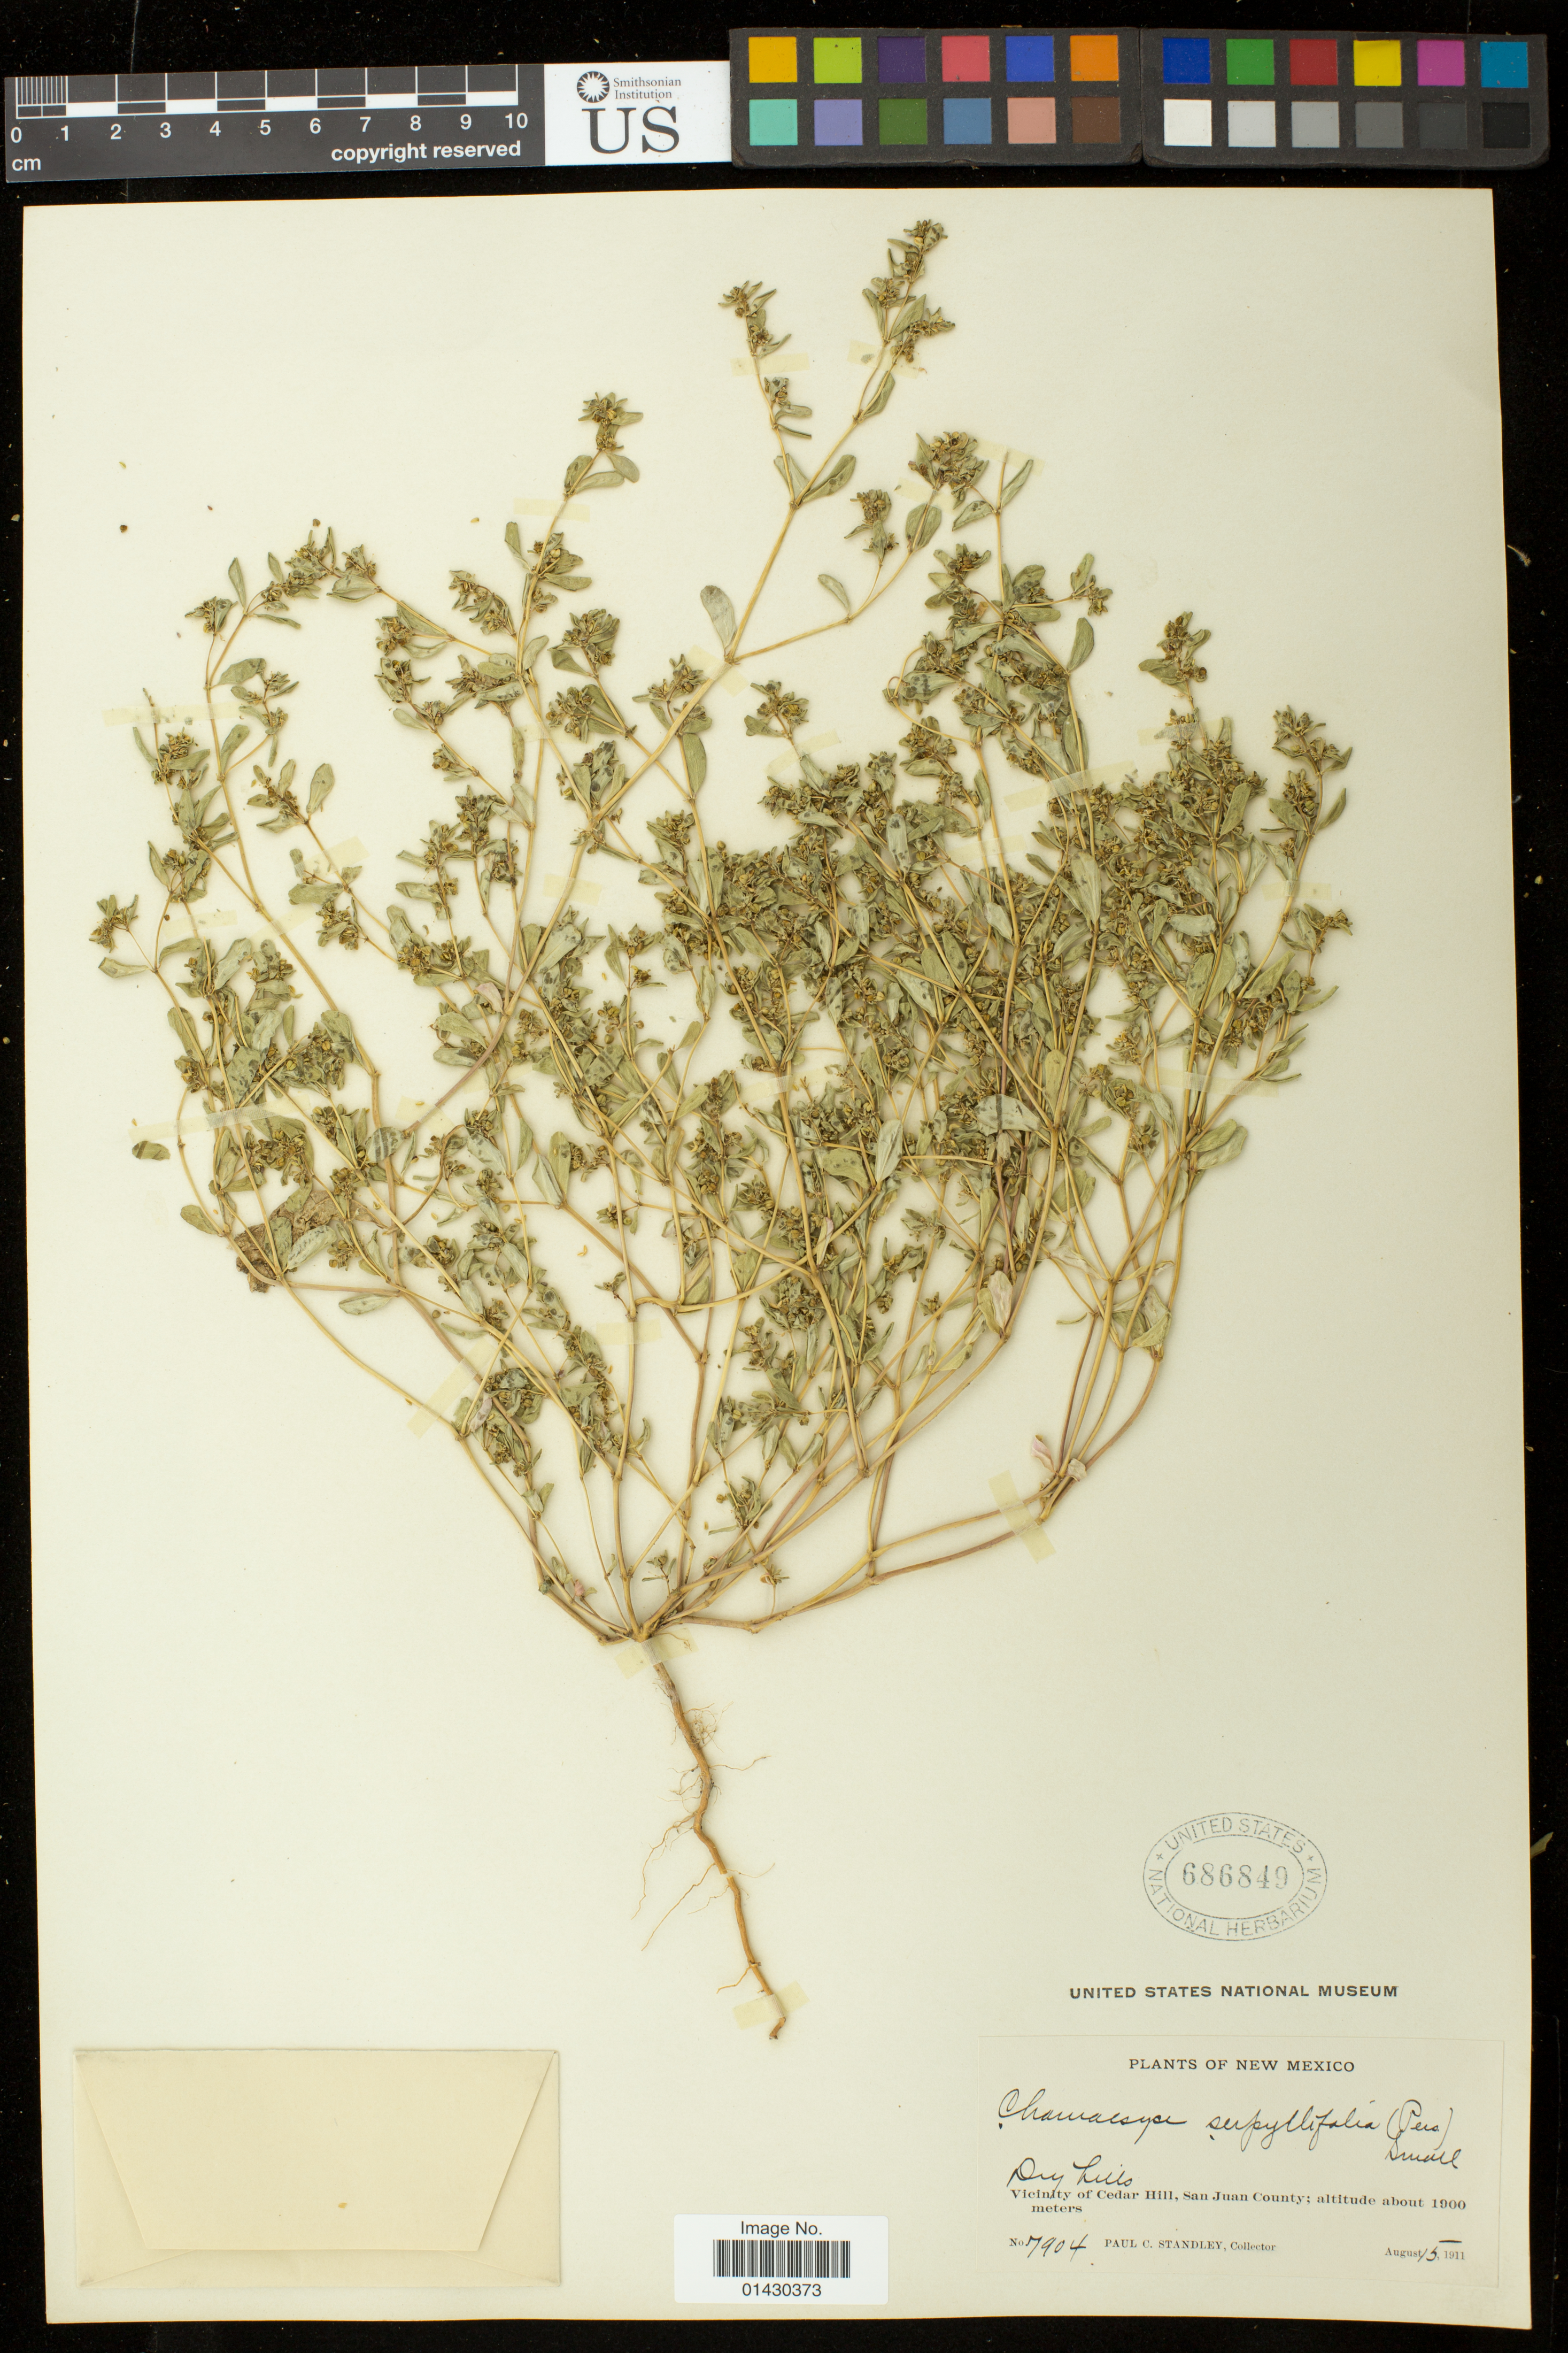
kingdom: Plantae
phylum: Tracheophyta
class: Magnoliopsida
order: Malpighiales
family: Euphorbiaceae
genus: Euphorbia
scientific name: Euphorbia serpillifolia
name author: Pers.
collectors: P. C. Standley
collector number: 7904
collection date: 1911-08-15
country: United States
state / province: New Mexico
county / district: San Juan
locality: Vicinity of Cedar Hill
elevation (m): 1900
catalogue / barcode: US 686849